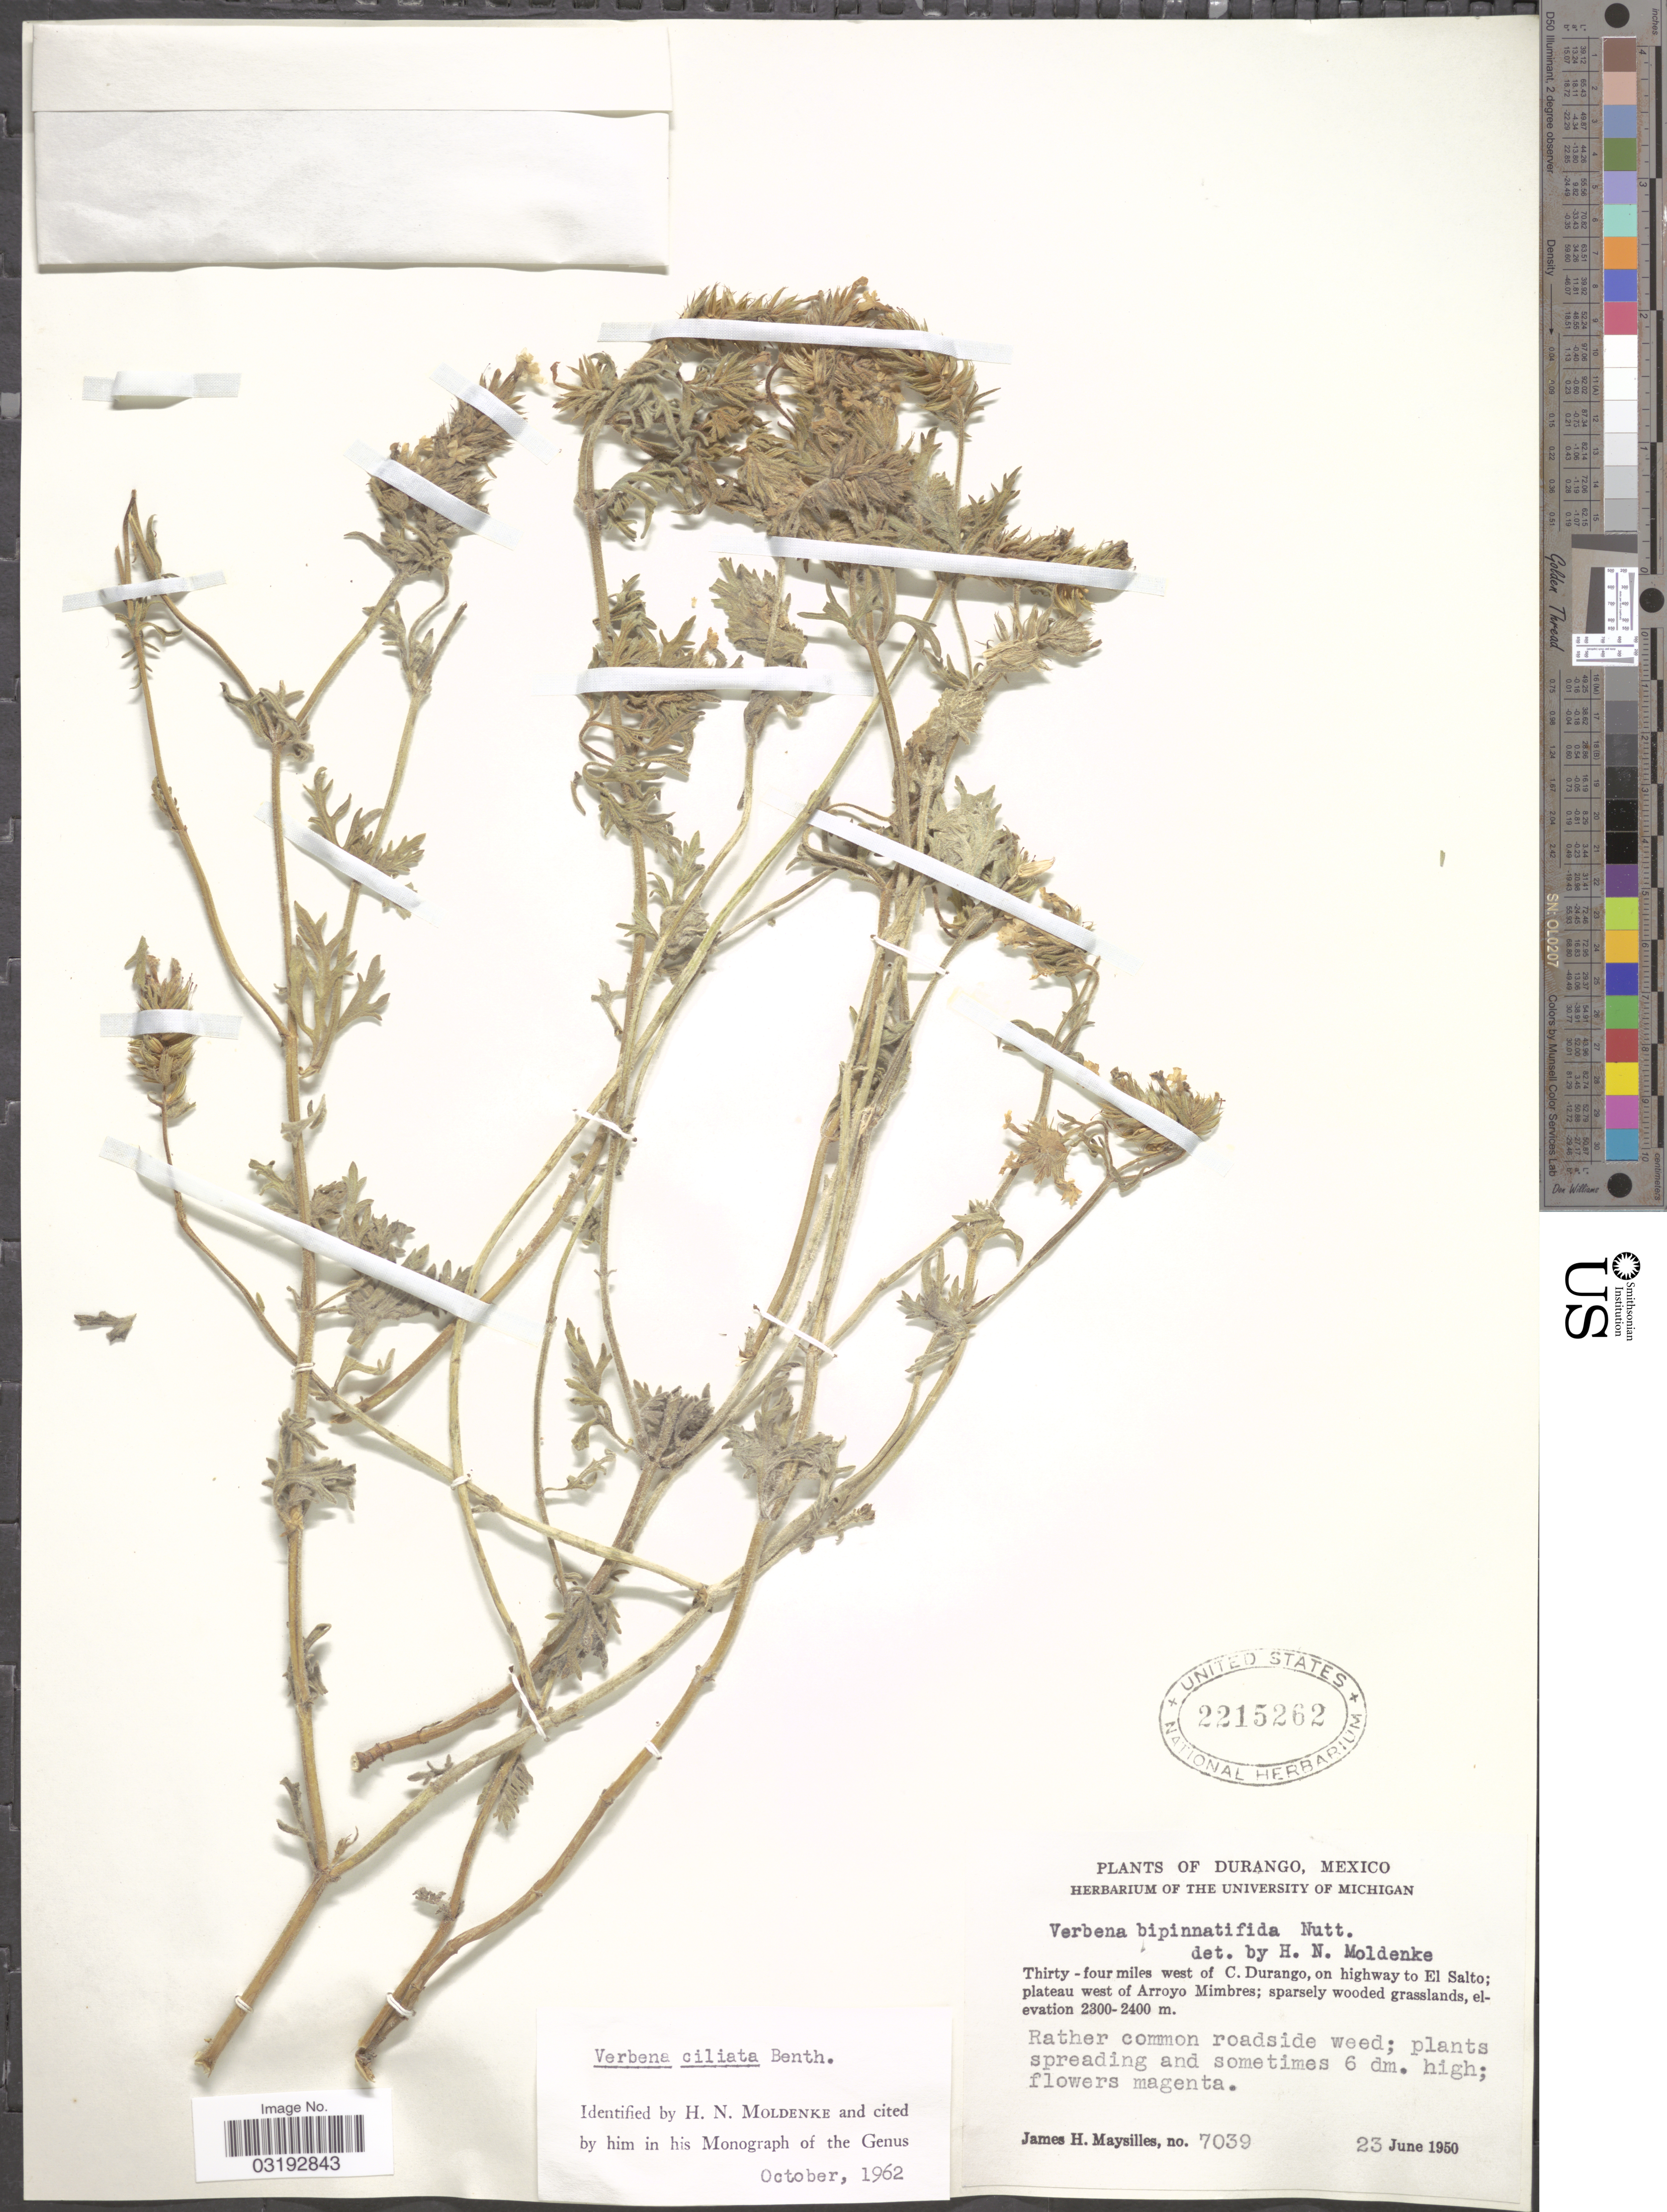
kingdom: Plantae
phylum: Tracheophyta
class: Magnoliopsida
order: Lamiales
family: Verbenaceae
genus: Verbena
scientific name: Verbena ciliata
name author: Benth.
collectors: J. Maysilles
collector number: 7039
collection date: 1950-06-23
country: Mexico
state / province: Durango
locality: Thirty-four miles west of C. Durango, on highway to El Salto; plateau west of Arroyo Mimbres.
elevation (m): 2300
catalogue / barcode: US 2215262